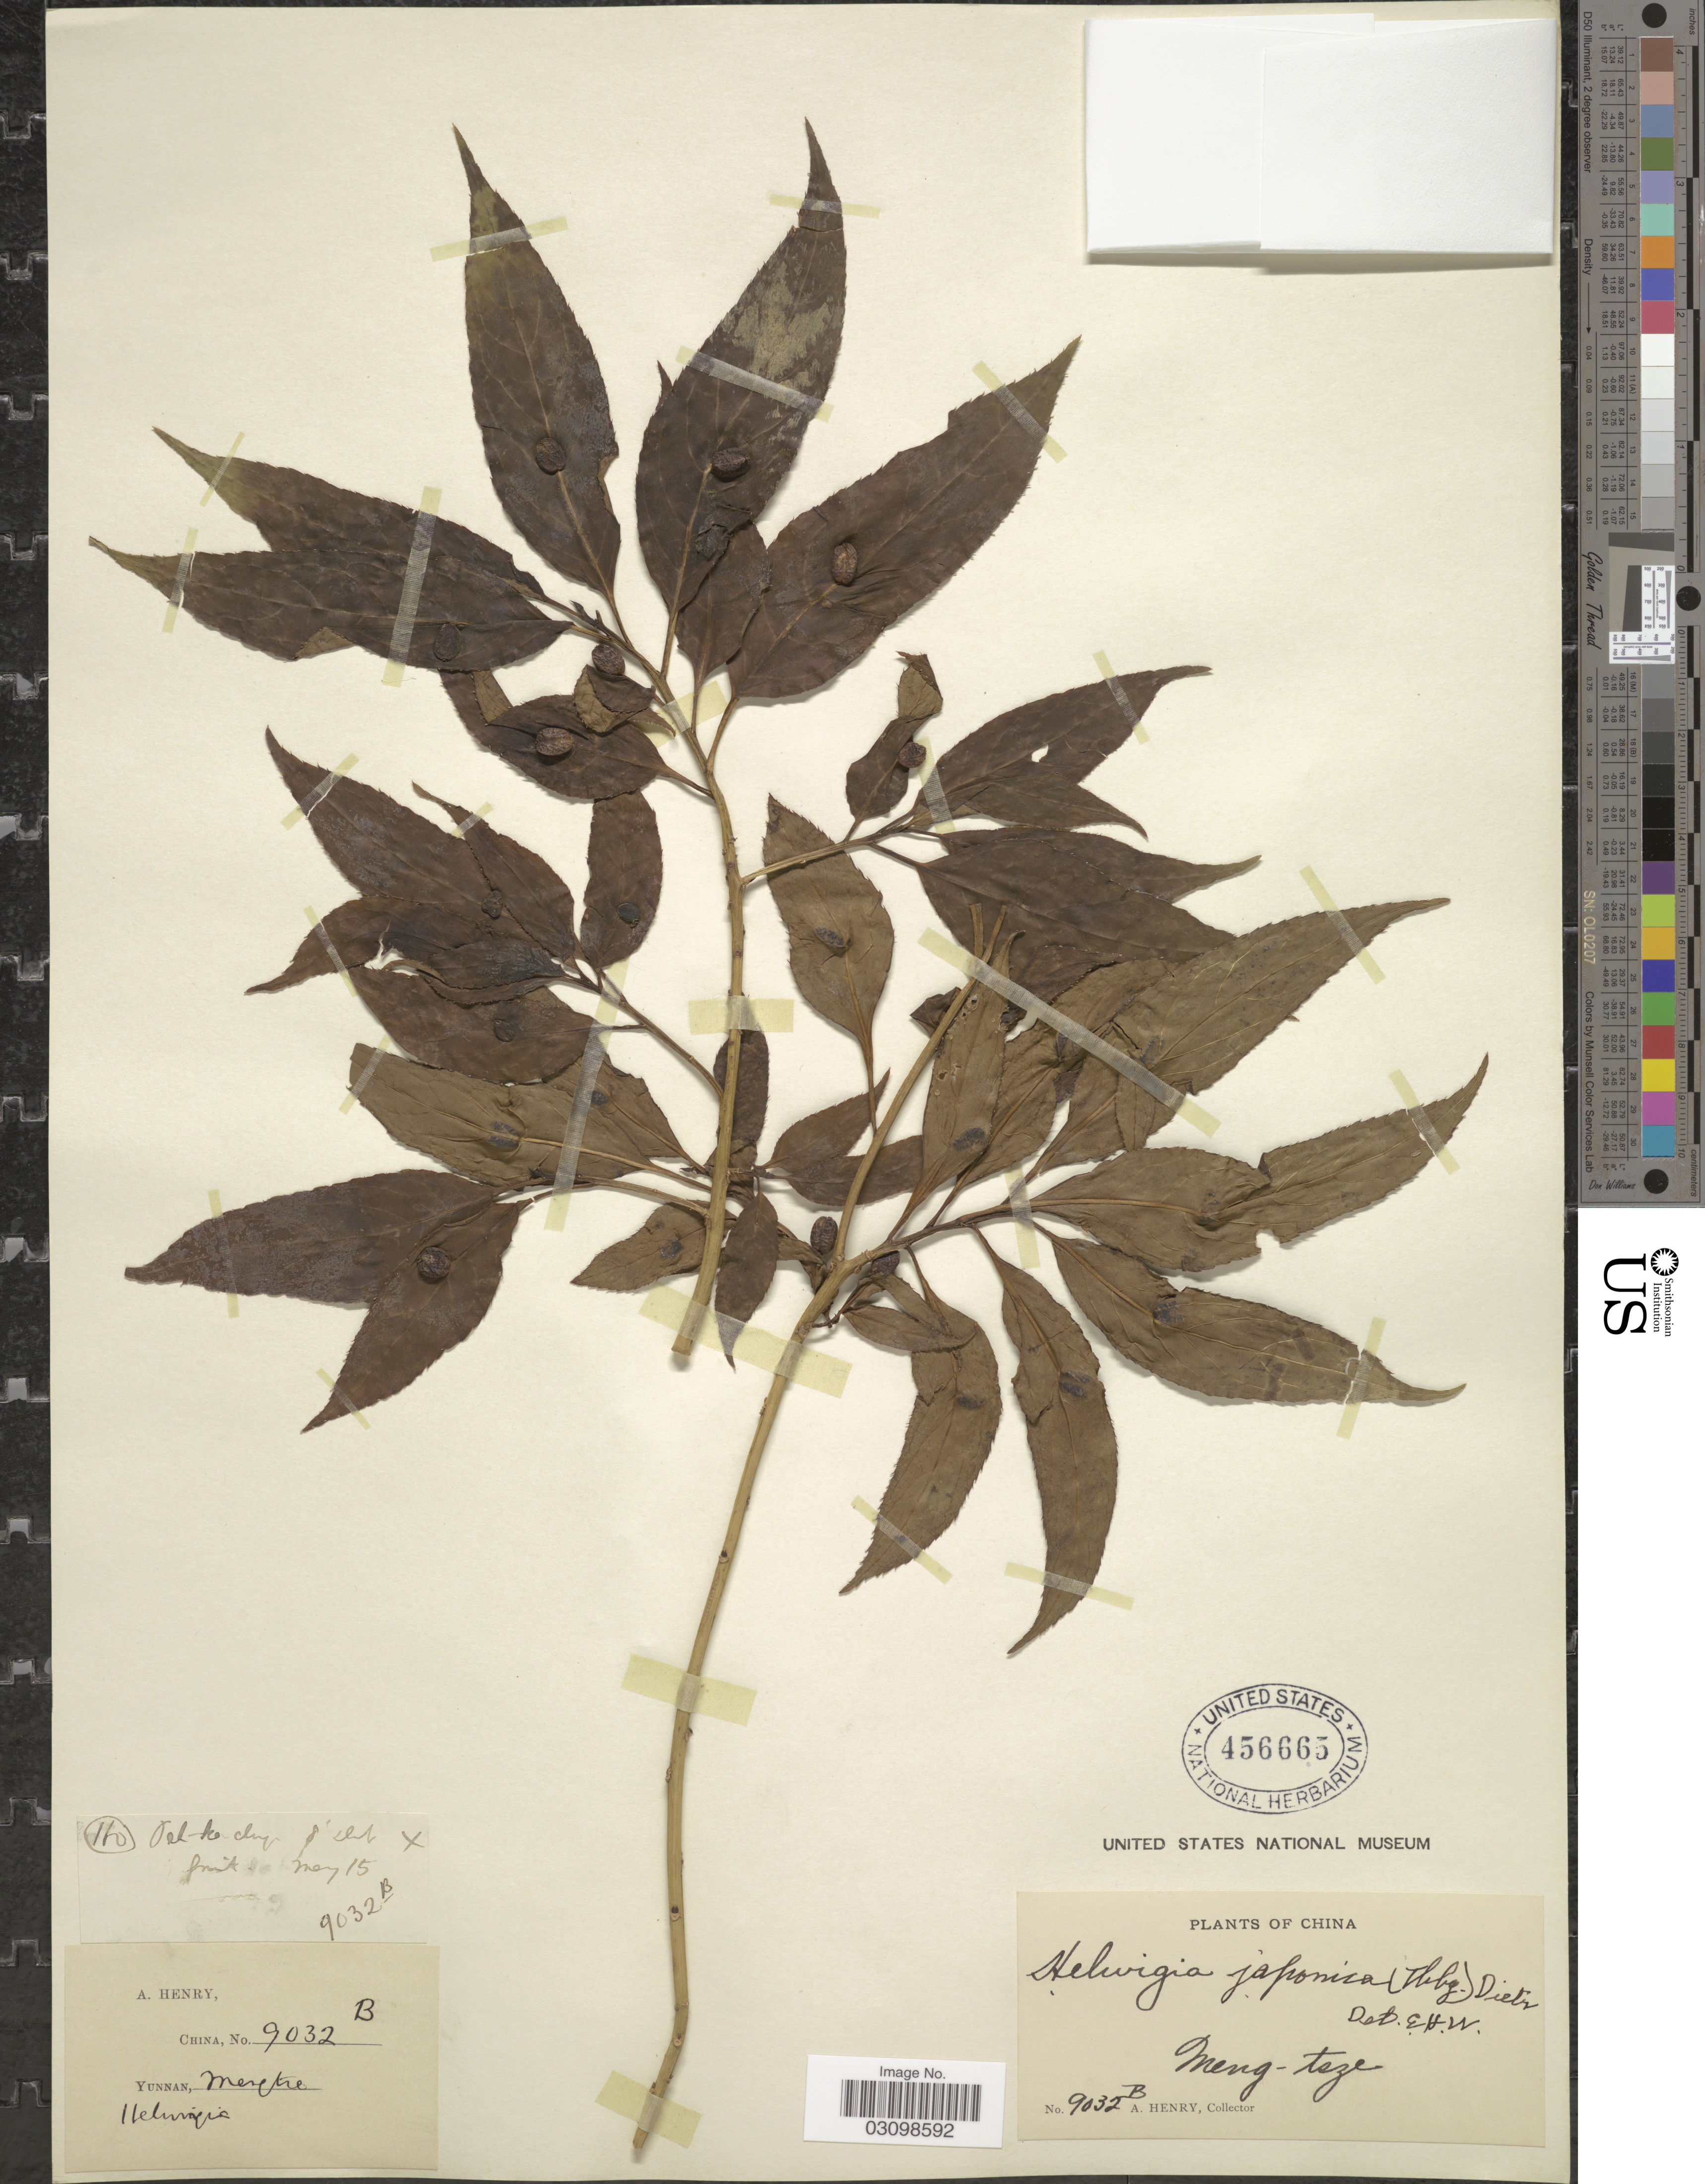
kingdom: Plantae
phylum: Tracheophyta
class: Magnoliopsida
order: Aquifoliales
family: Helwingiaceae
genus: Helwingia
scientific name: Helwingia japonica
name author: (Thunb.) Dietr.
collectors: A. Henry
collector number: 9032 B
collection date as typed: Transcribed d/m/y: /5/15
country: China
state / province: Yunnan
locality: Meng-tsze.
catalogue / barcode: US 456665